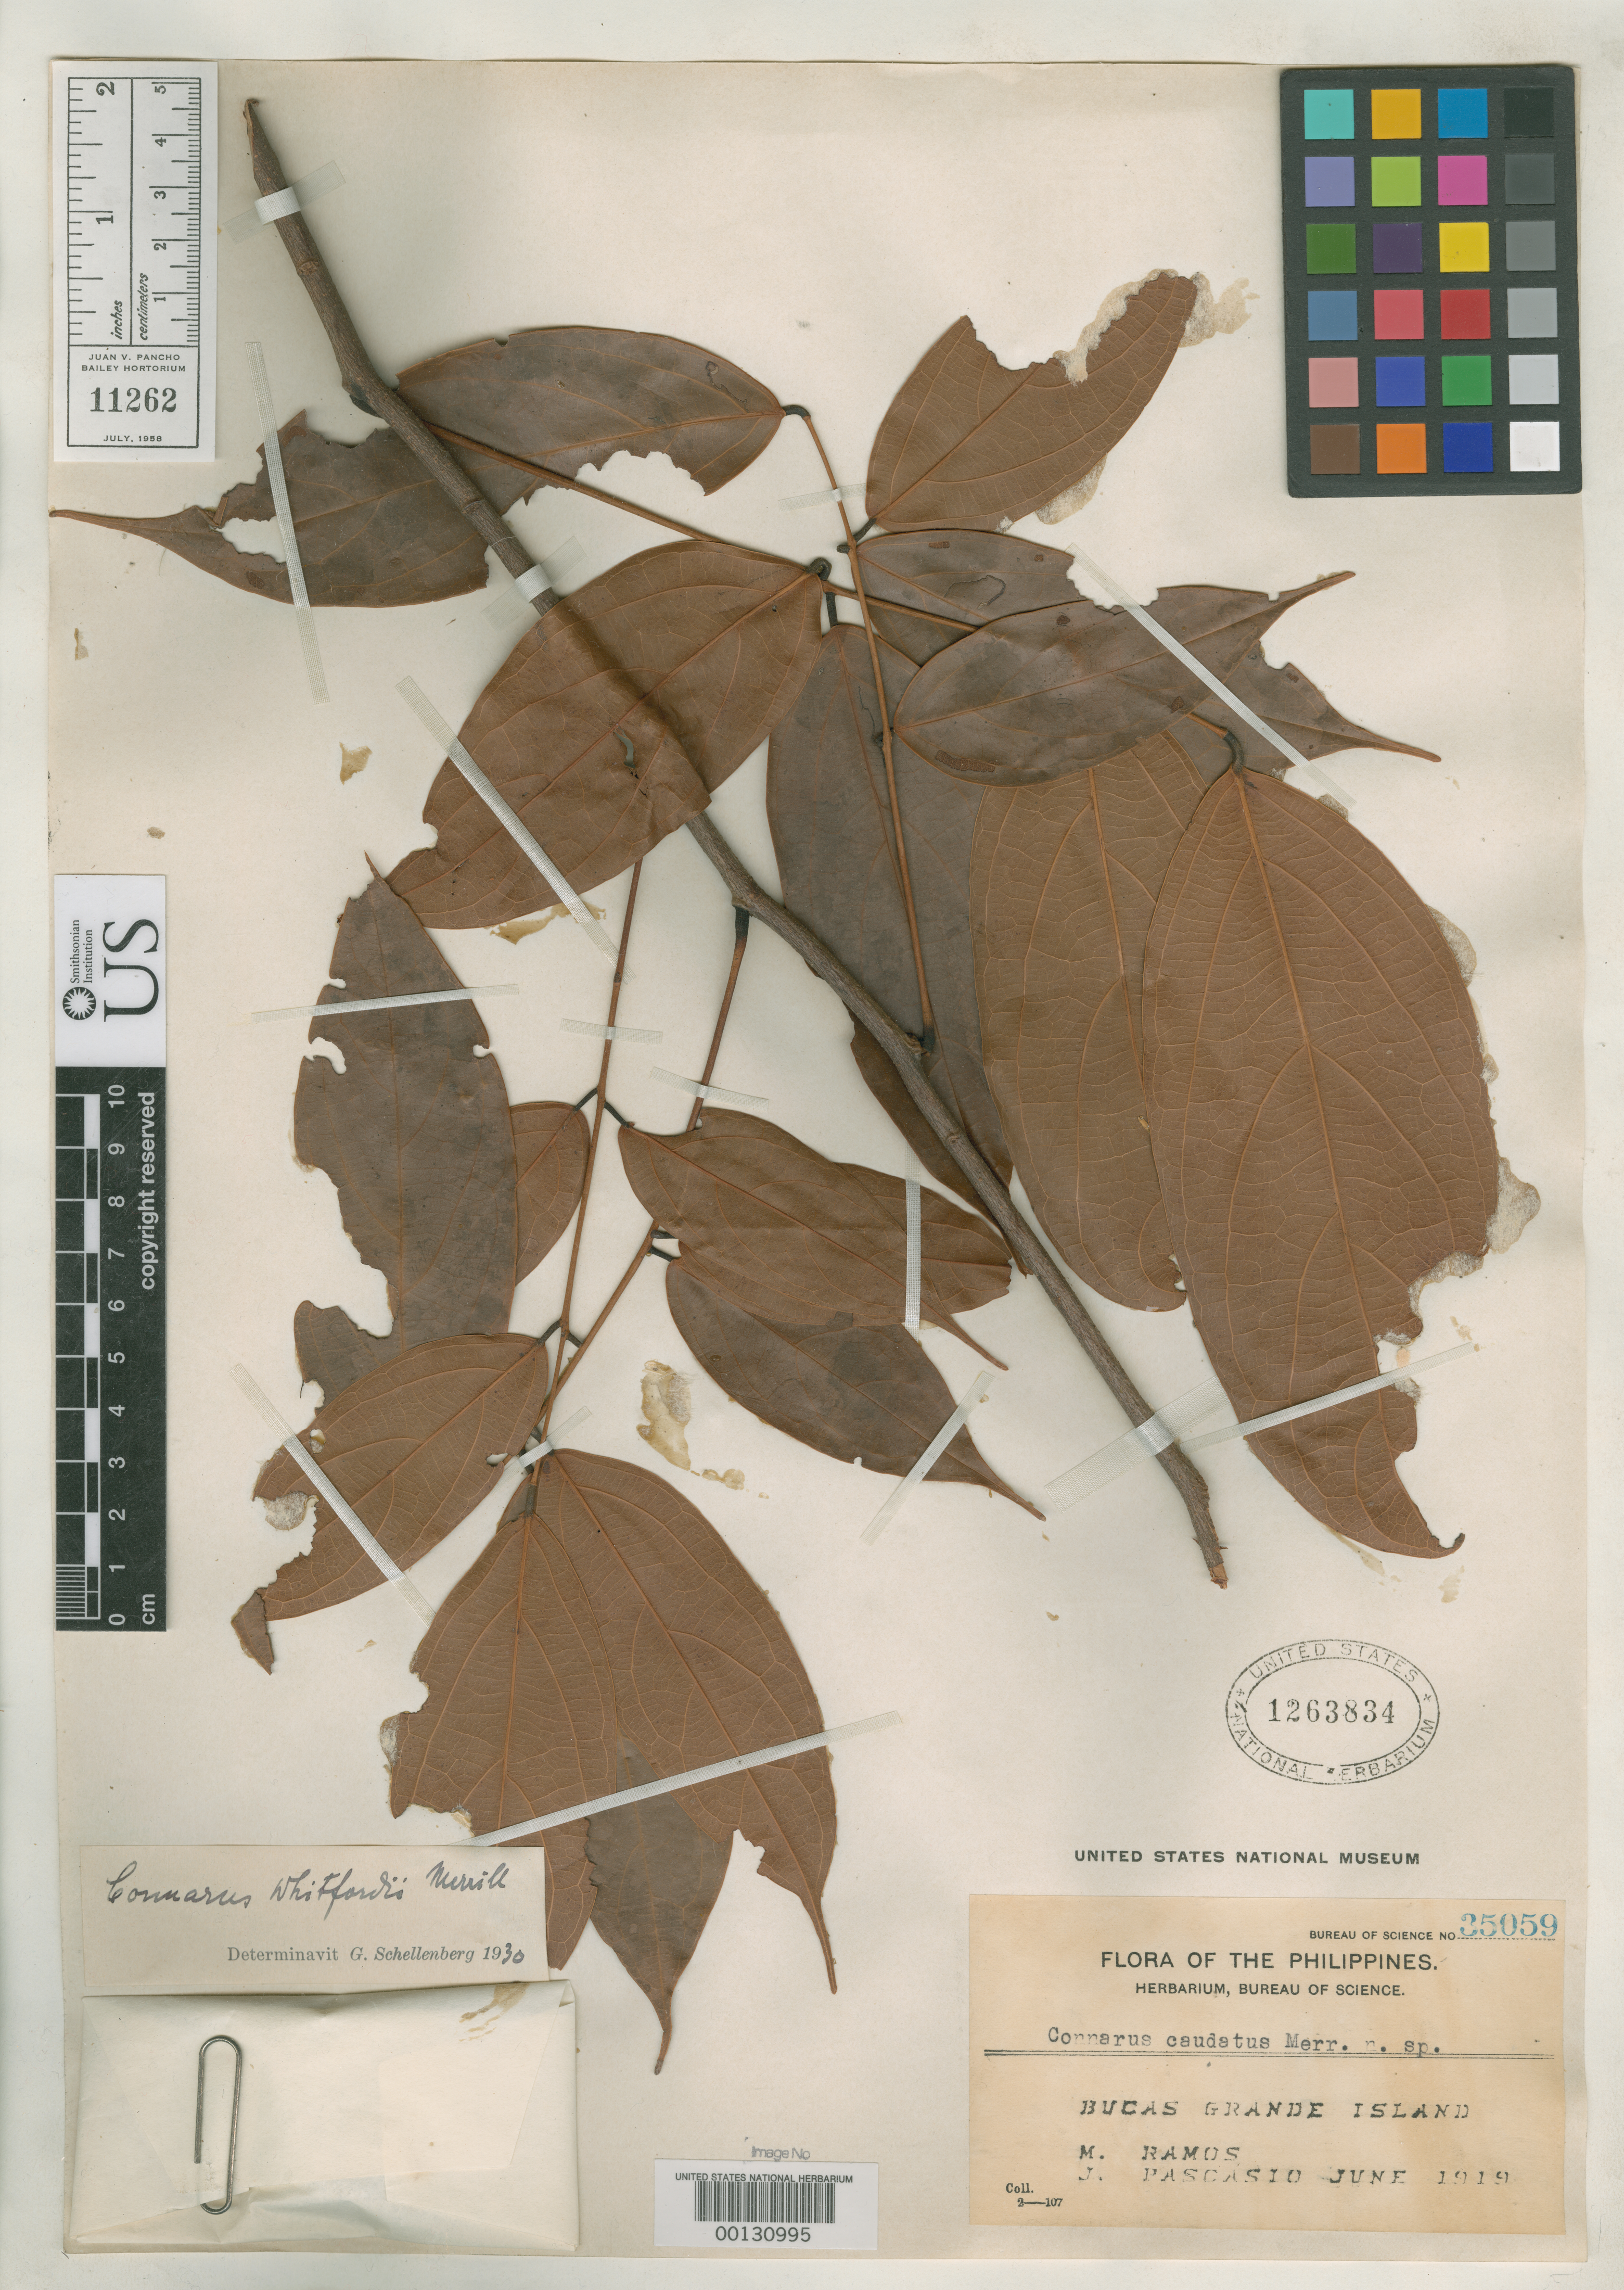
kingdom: Plantae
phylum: Tracheophyta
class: Magnoliopsida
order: Oxalidales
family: Connaraceae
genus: Connarus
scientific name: Connarus caudatus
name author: Merr.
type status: Isotype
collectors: M. Ramos & J. Pascasio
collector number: Bur. Sci. 35059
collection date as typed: Jun 1919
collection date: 1919-06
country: Philippines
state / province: Caraga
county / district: Surigao del Norte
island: Bucas Grande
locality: Bucas Grande Island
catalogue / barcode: US 1263834